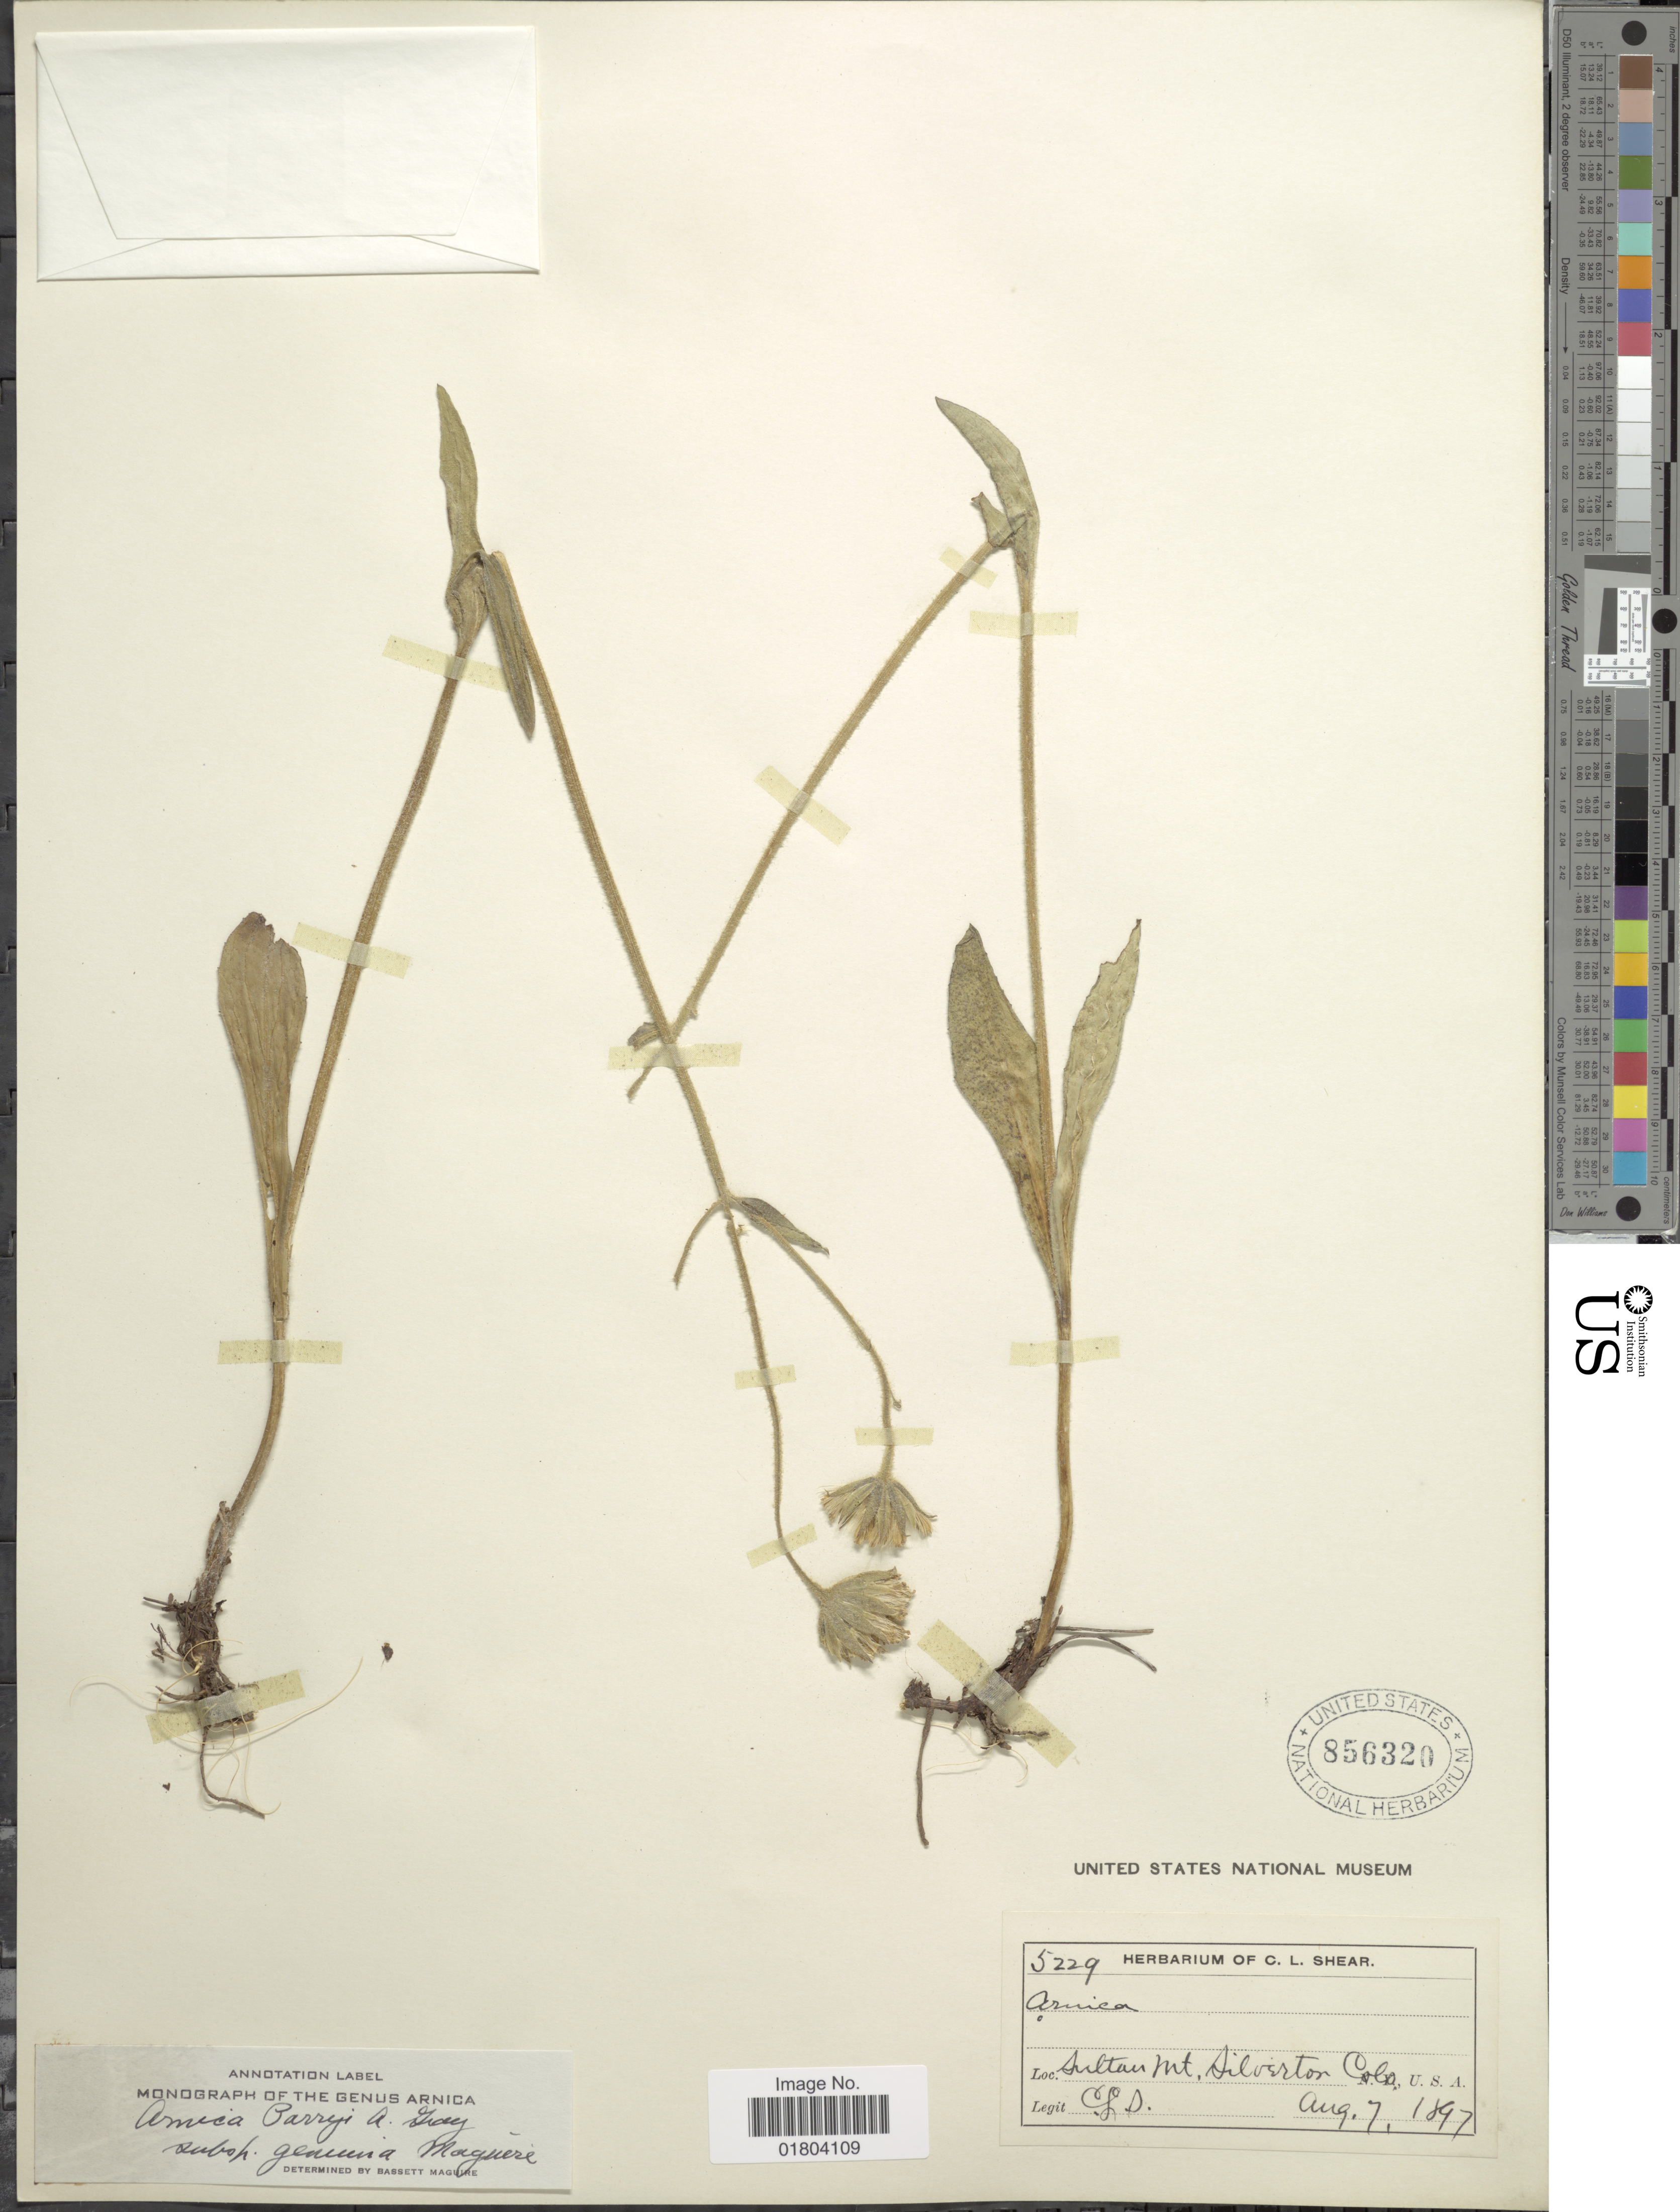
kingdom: Plantae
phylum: Tracheophyta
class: Magnoliopsida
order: Asterales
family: Asteraceae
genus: Arnica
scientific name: Arnica parryi subsp. genuina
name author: Maguire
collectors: C. L. Shear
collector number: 5229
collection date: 1897-08-07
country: United States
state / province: Colorado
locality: Sultan Mt. Silverton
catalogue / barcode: US 856320